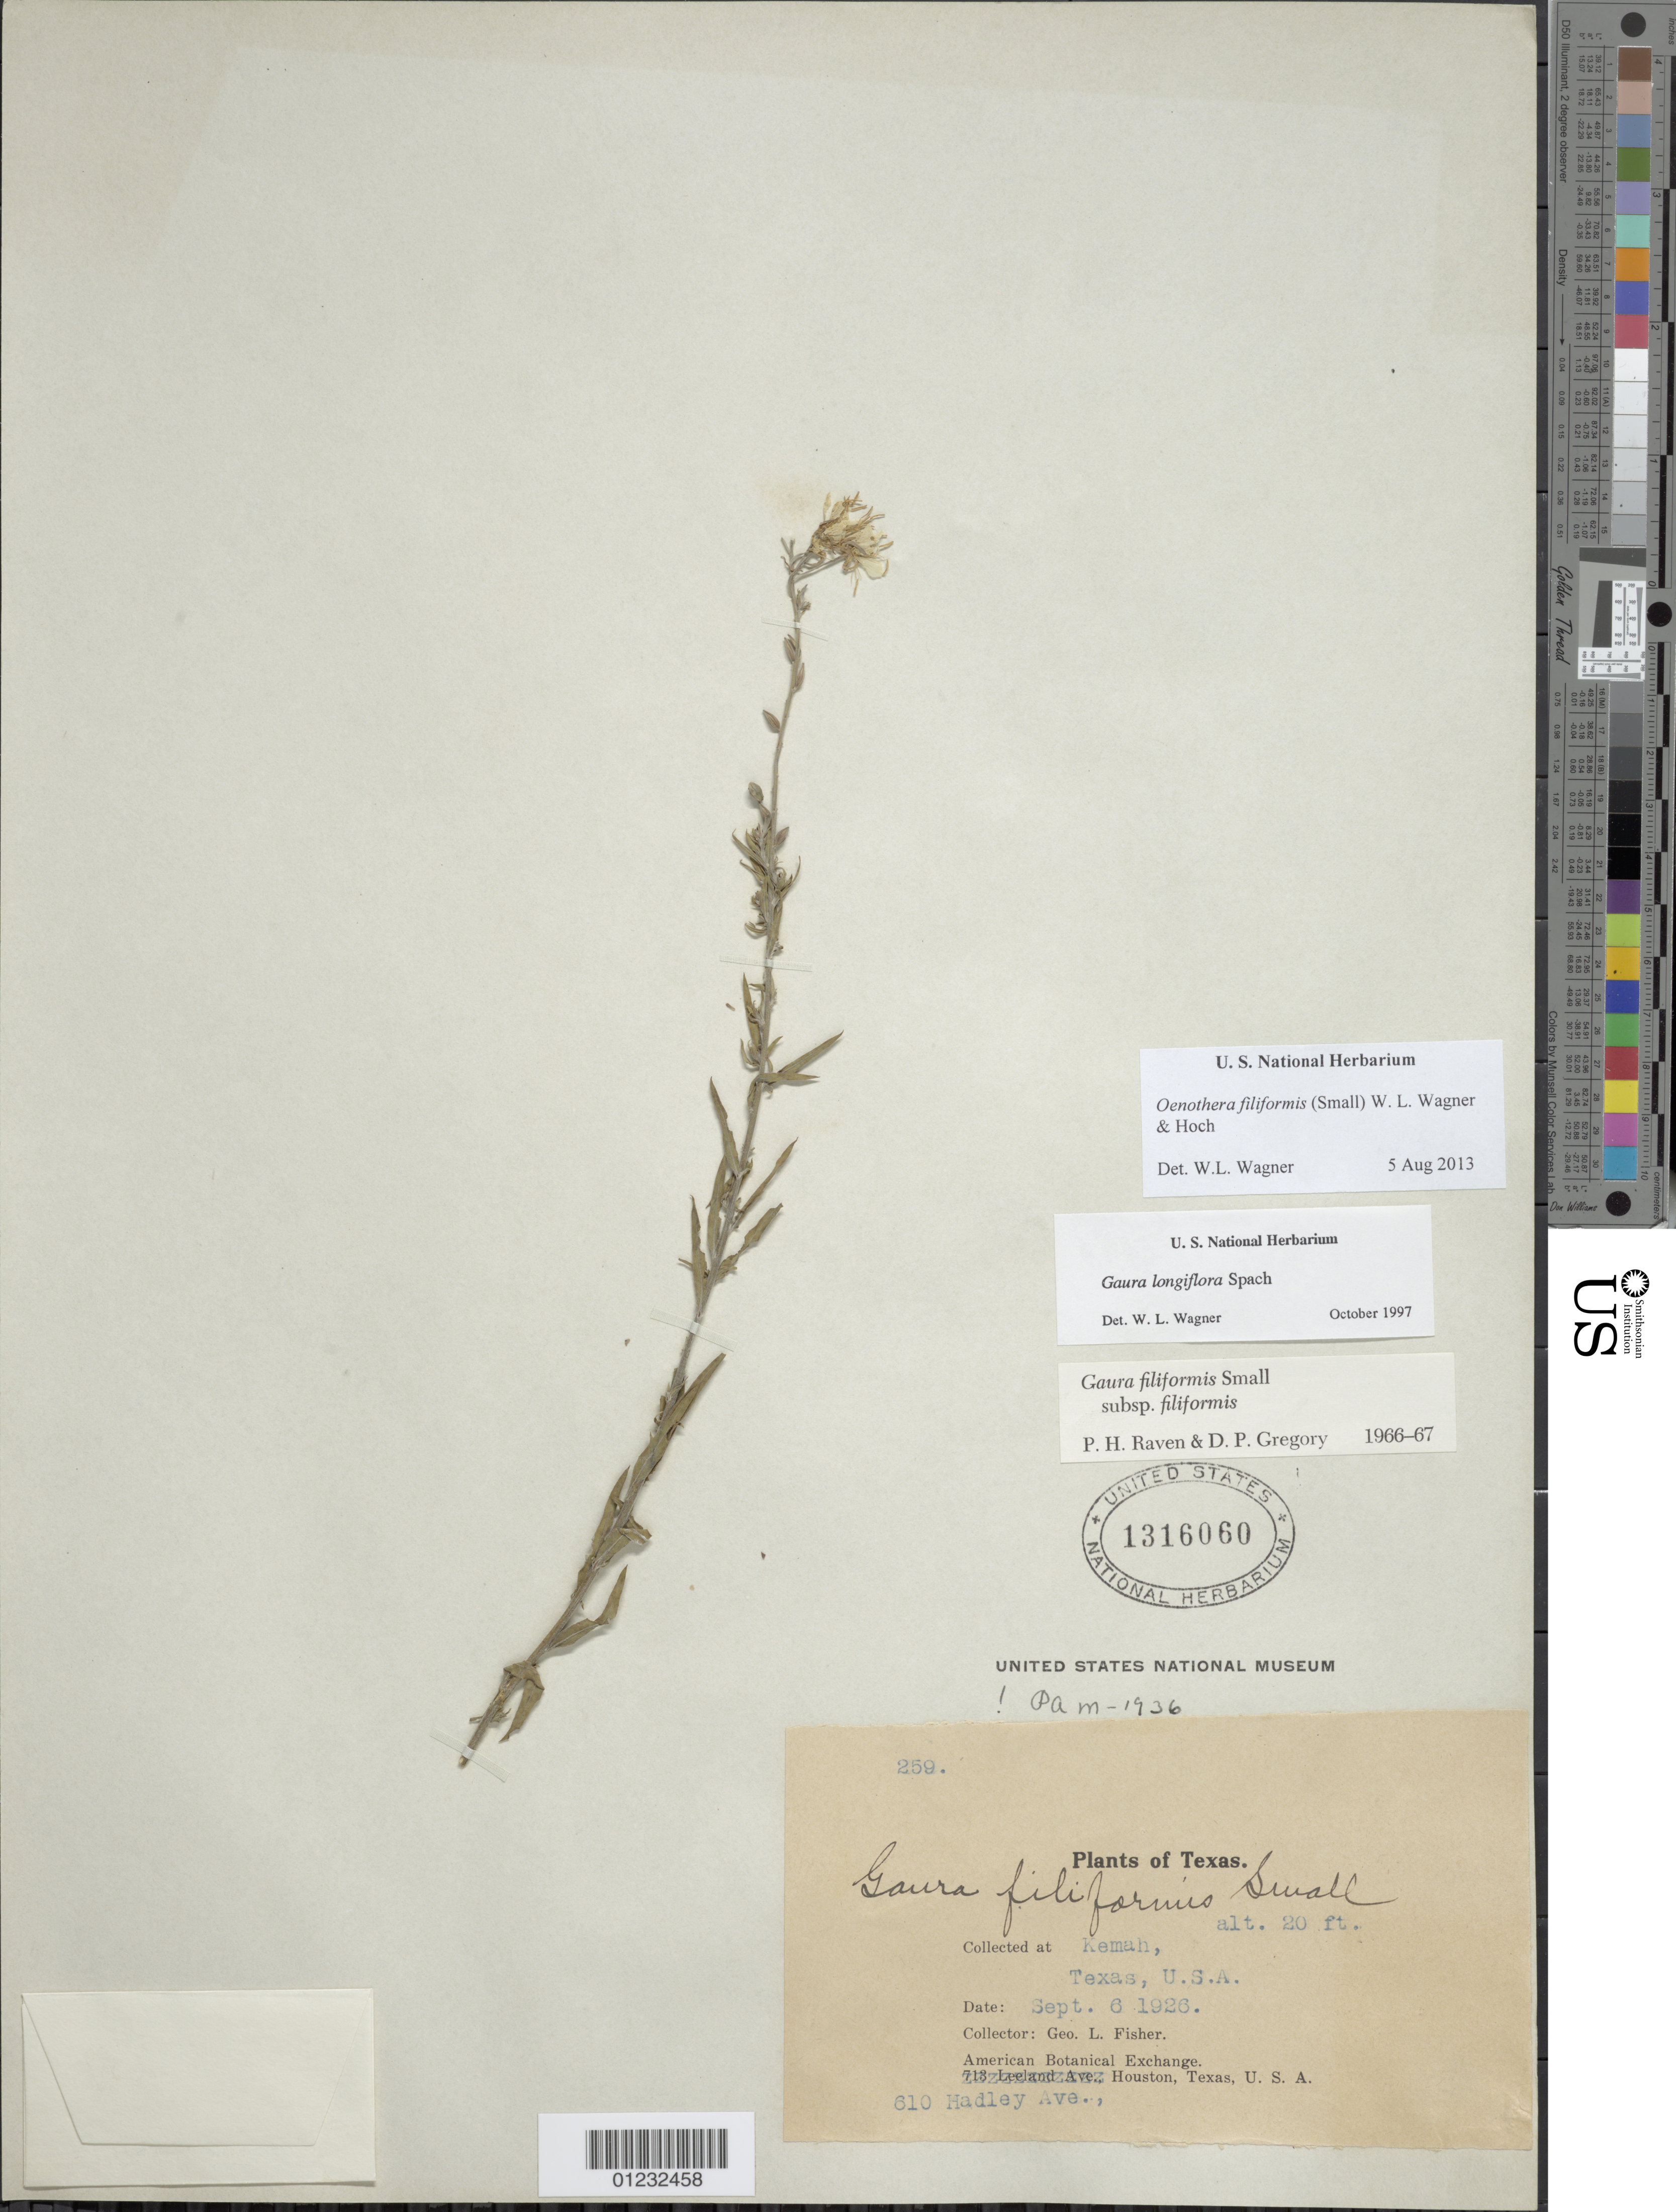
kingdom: Plantae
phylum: Tracheophyta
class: Magnoliopsida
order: Myrtales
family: Onagraceae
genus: Oenothera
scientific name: Oenothera filiformis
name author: (Small) W.L. Wagner & Hoch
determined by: Wagner, W. L., (BOT), Smithsonian Institution - National Museum of Natural History (UNITED STATES)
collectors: G. L. Fisher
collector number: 259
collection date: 1926-09-06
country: United States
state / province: Texas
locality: Kemah.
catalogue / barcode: US 1316060